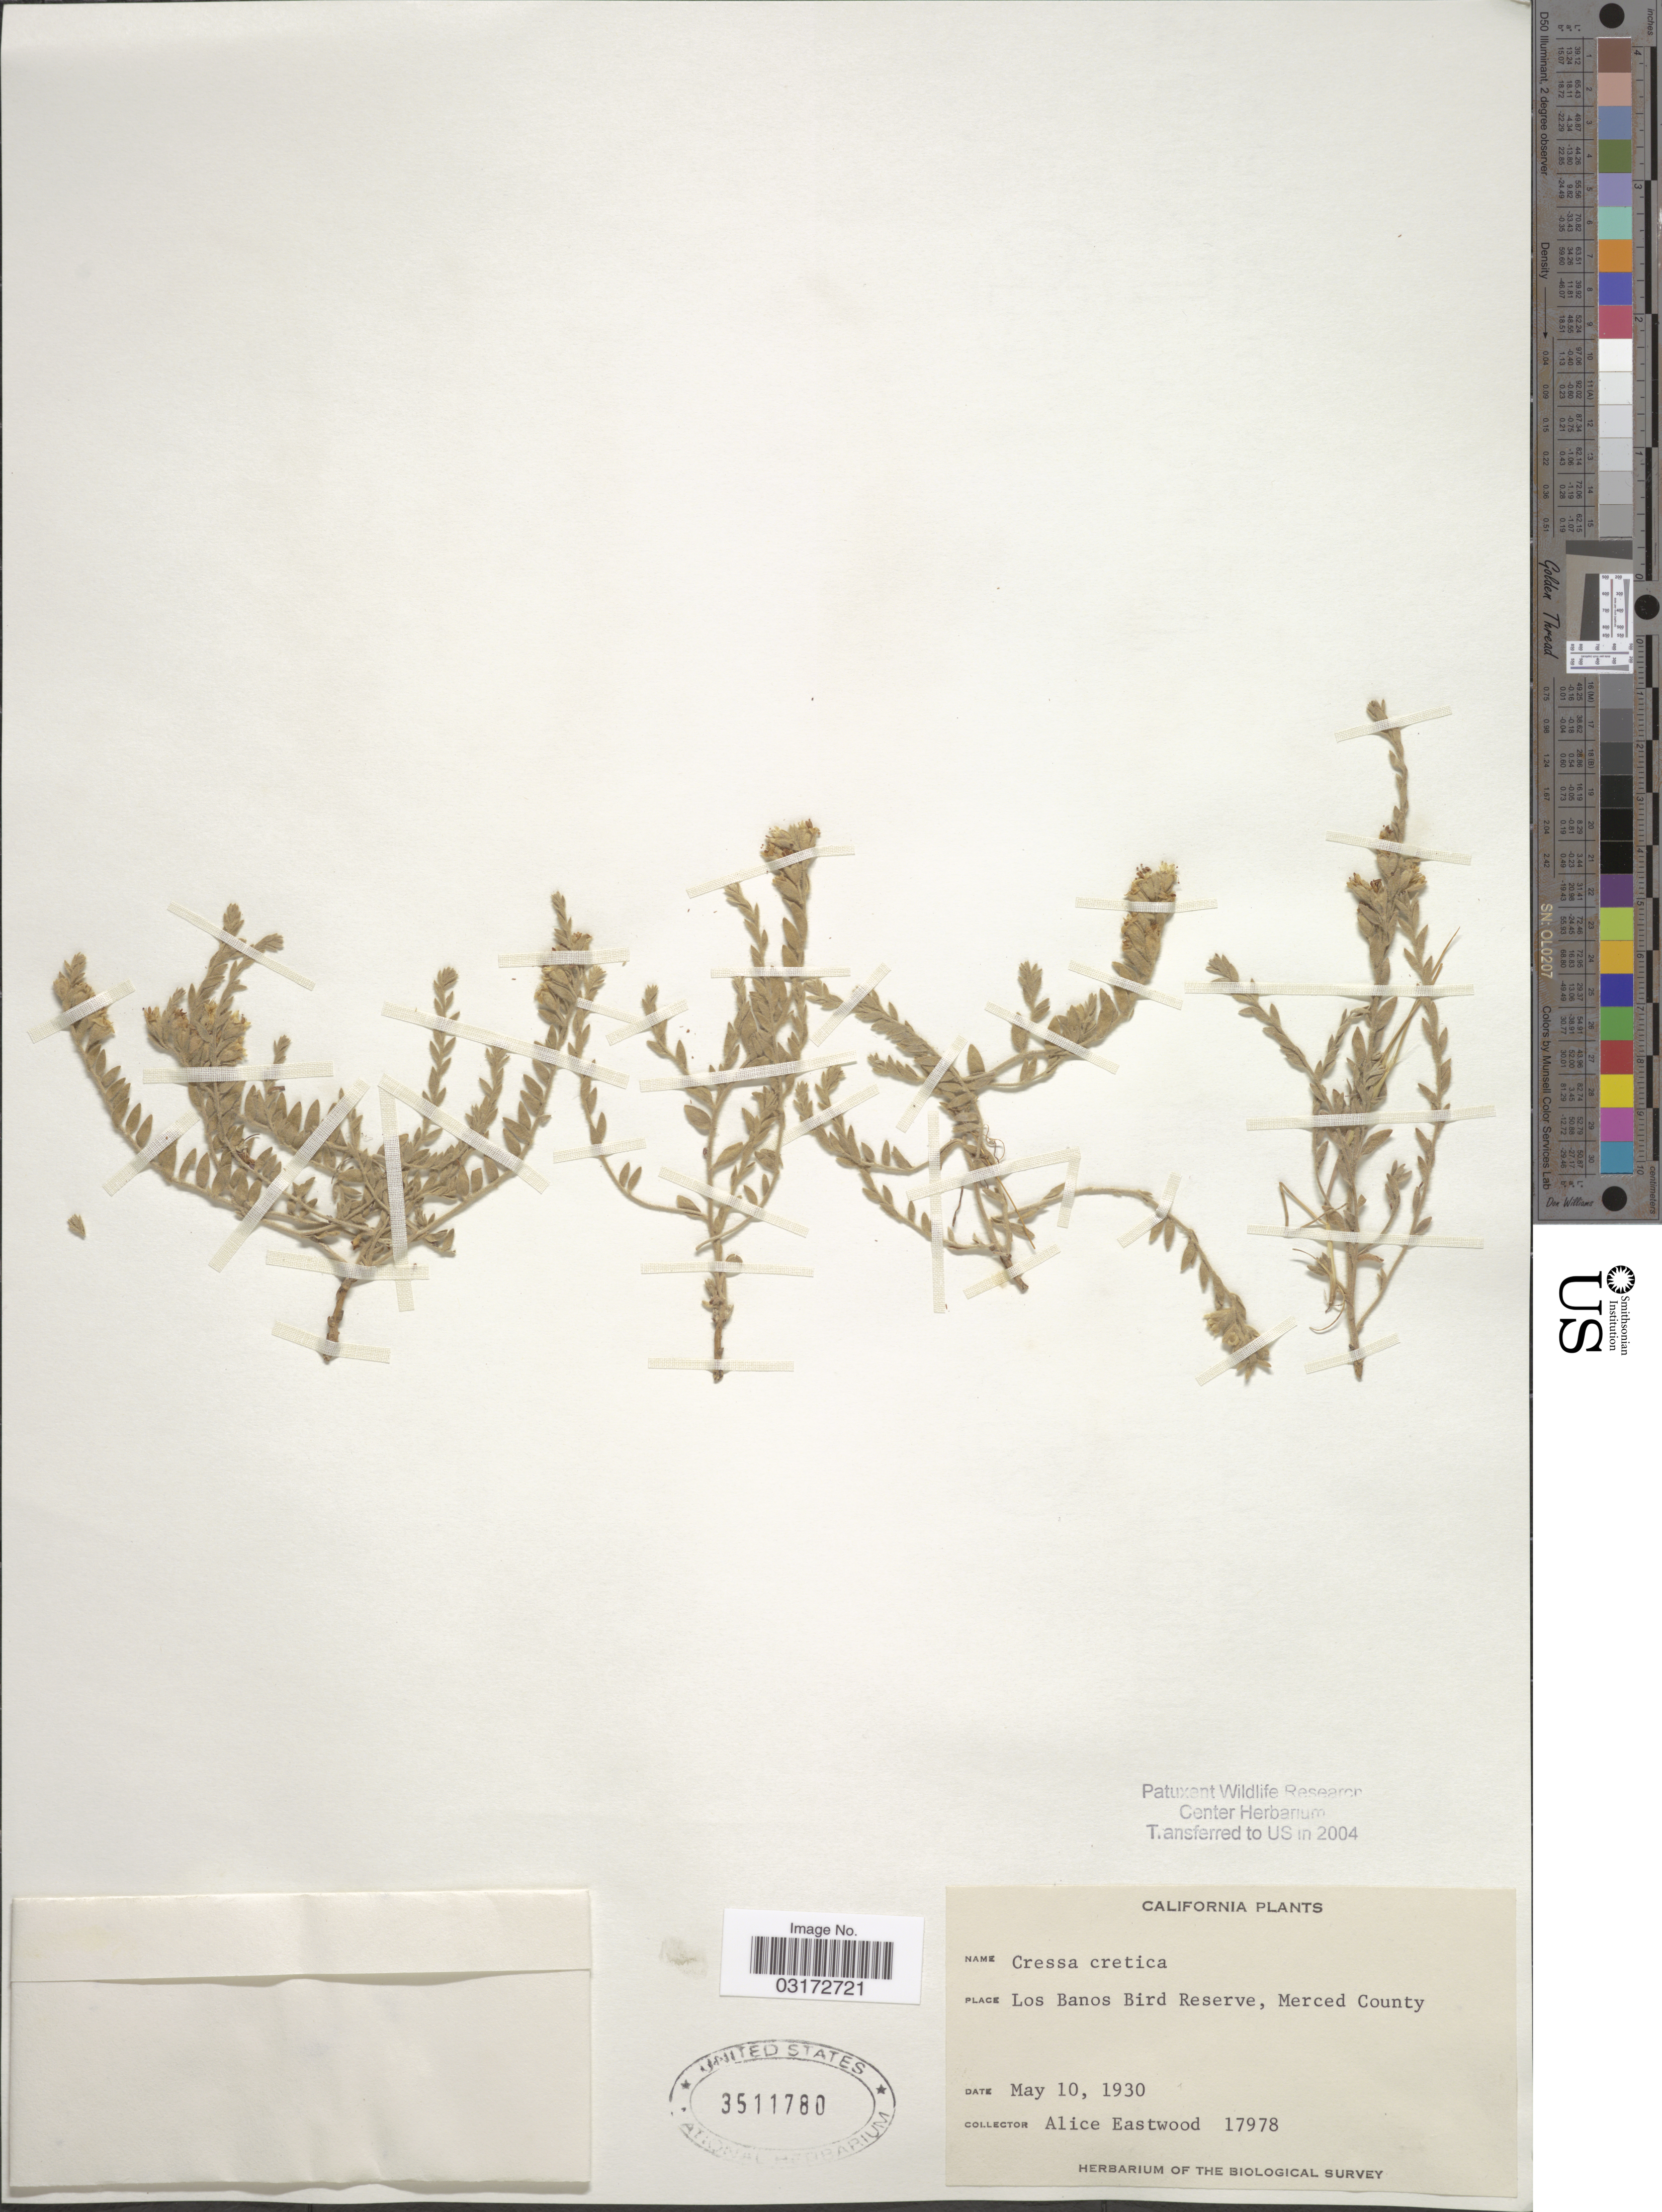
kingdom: Plantae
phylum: Tracheophyta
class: Magnoliopsida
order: Solanales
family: Convolvulaceae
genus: Cressa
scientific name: Cressa truxillensis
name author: Kunth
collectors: A. Eastwood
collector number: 17978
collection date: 1930-05-10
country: United States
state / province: California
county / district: Merced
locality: Los Banos Bird Reserve, Merced County.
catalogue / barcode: US 3511780